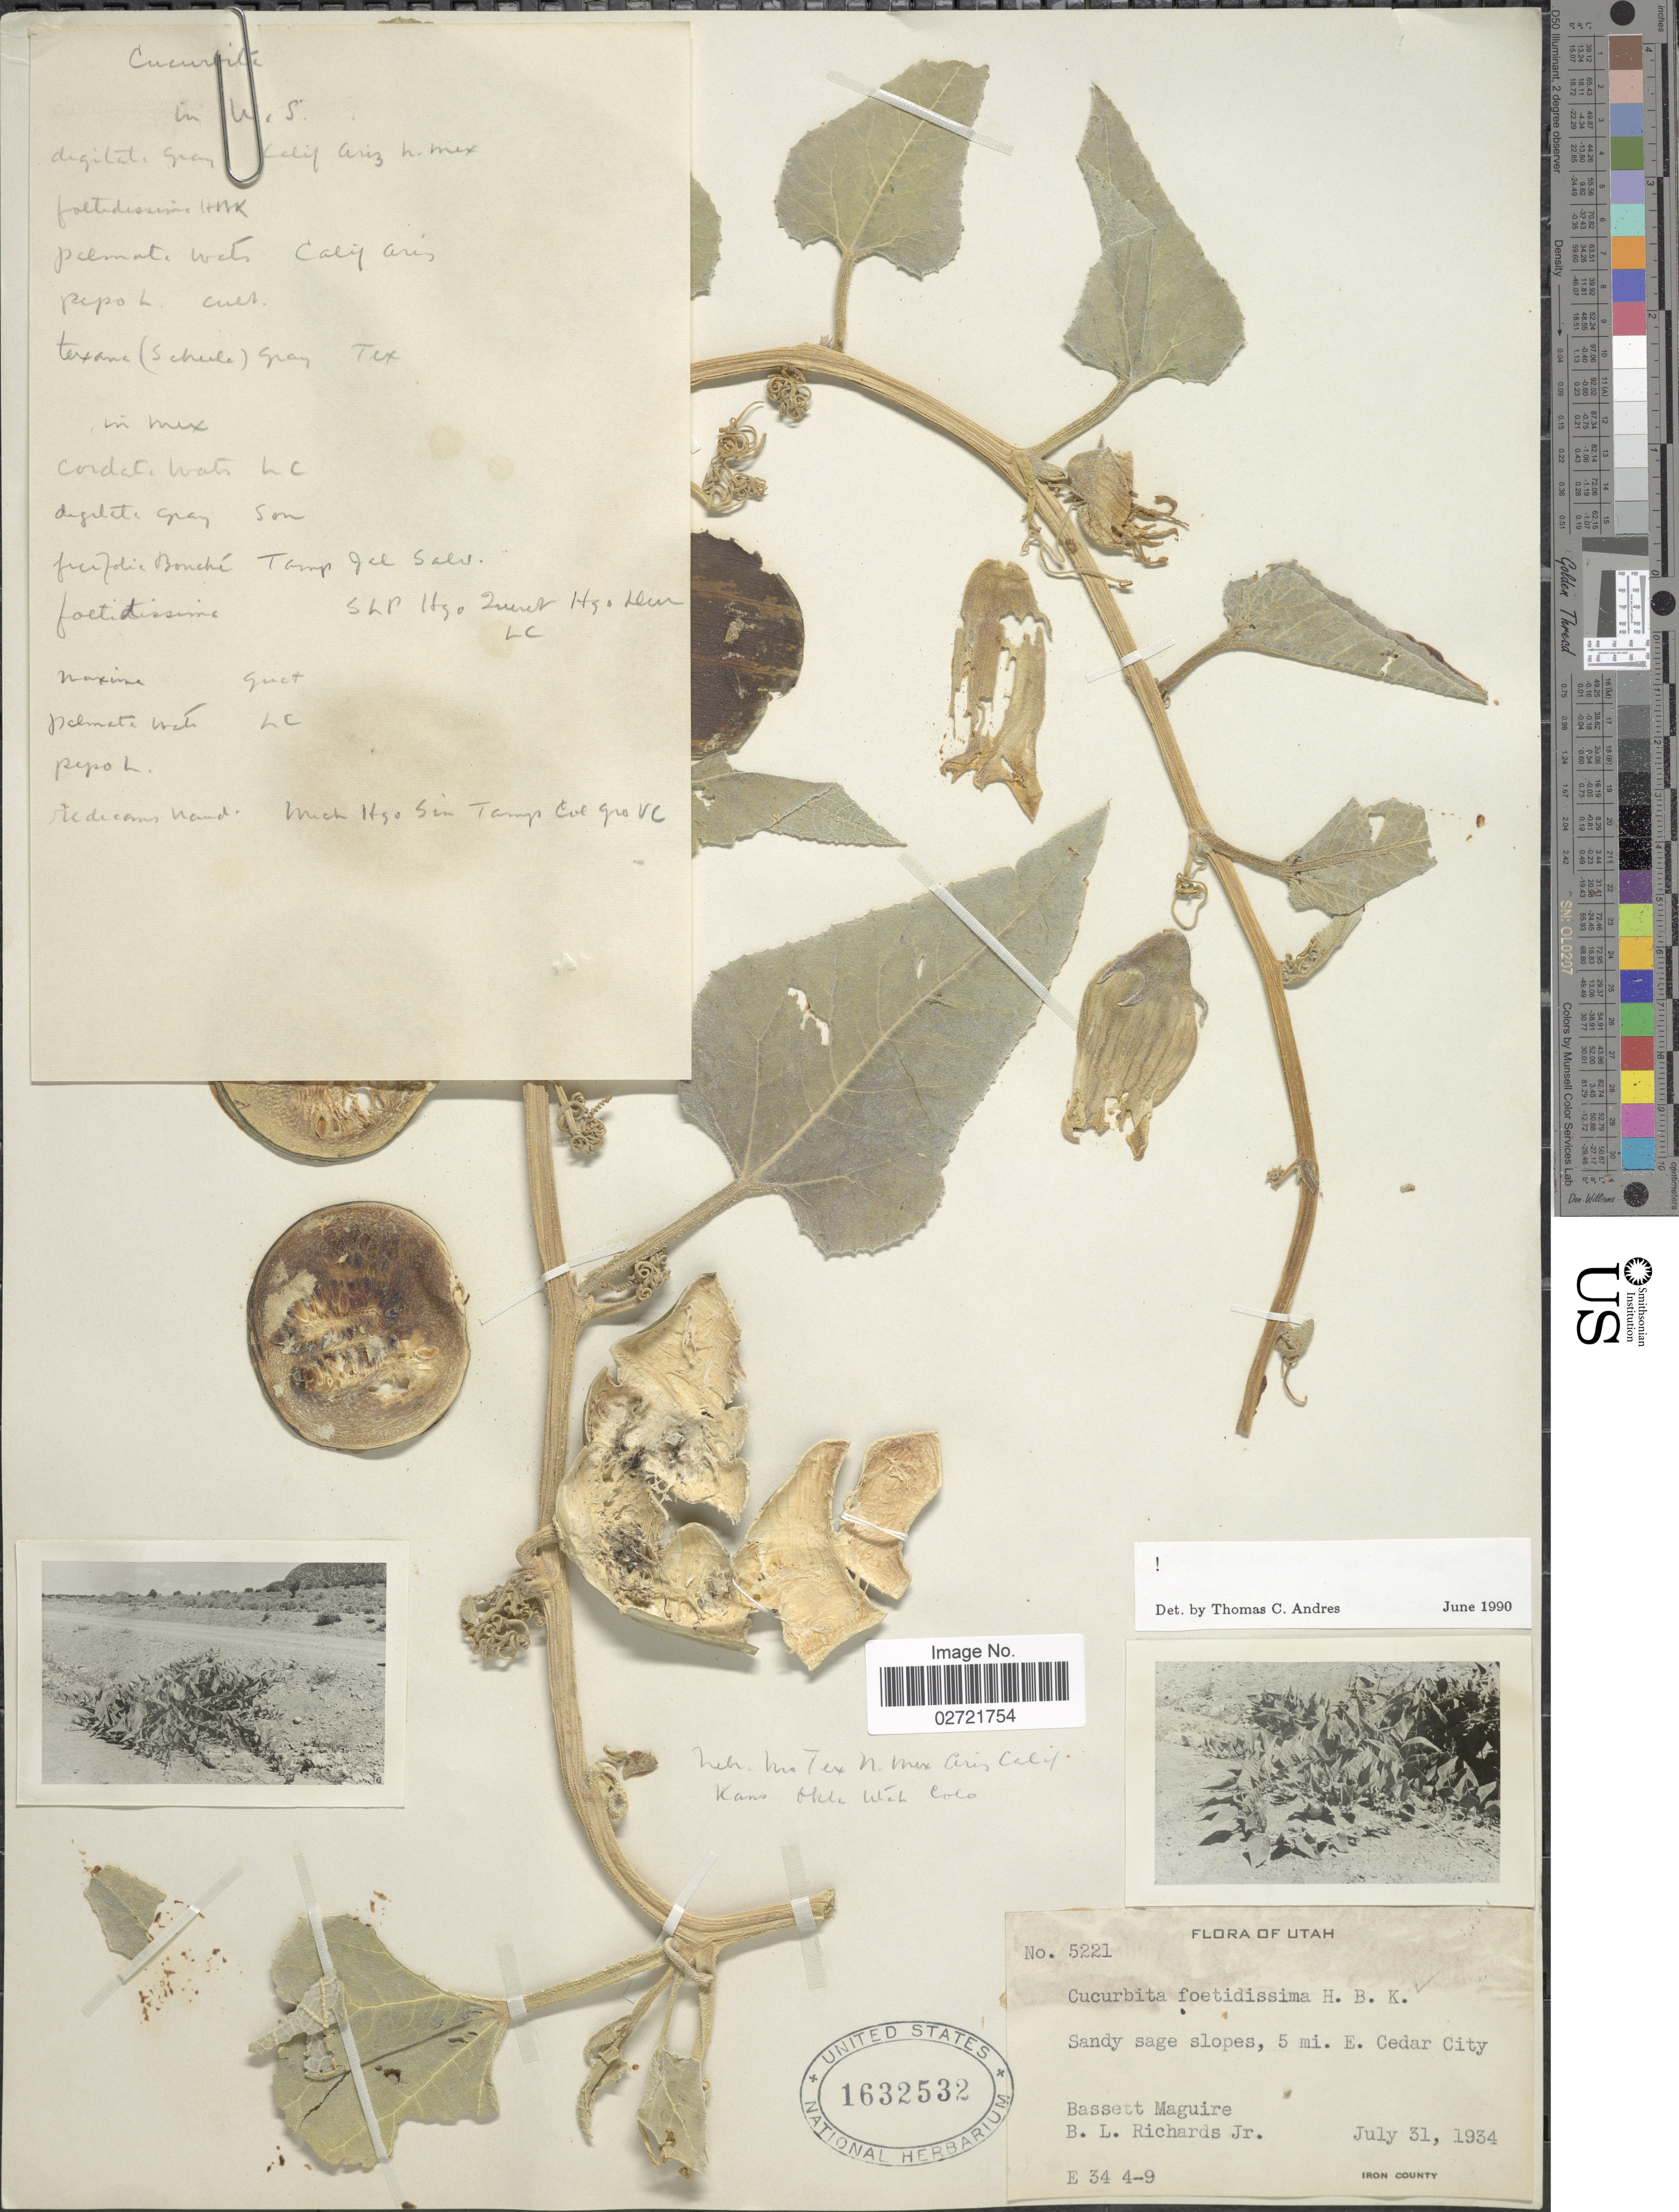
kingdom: Plantae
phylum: Tracheophyta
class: Magnoliopsida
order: Cucurbitales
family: Cucurbitaceae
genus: Cucurbita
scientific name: Cucurbita foetidissima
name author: Kunth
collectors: B. Maguire & B. Richards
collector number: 5221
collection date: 1934-07-31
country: United States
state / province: Utah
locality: Sandy sage slopes, 5 mi E. Cedar City, Iron County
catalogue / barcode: US 1632532